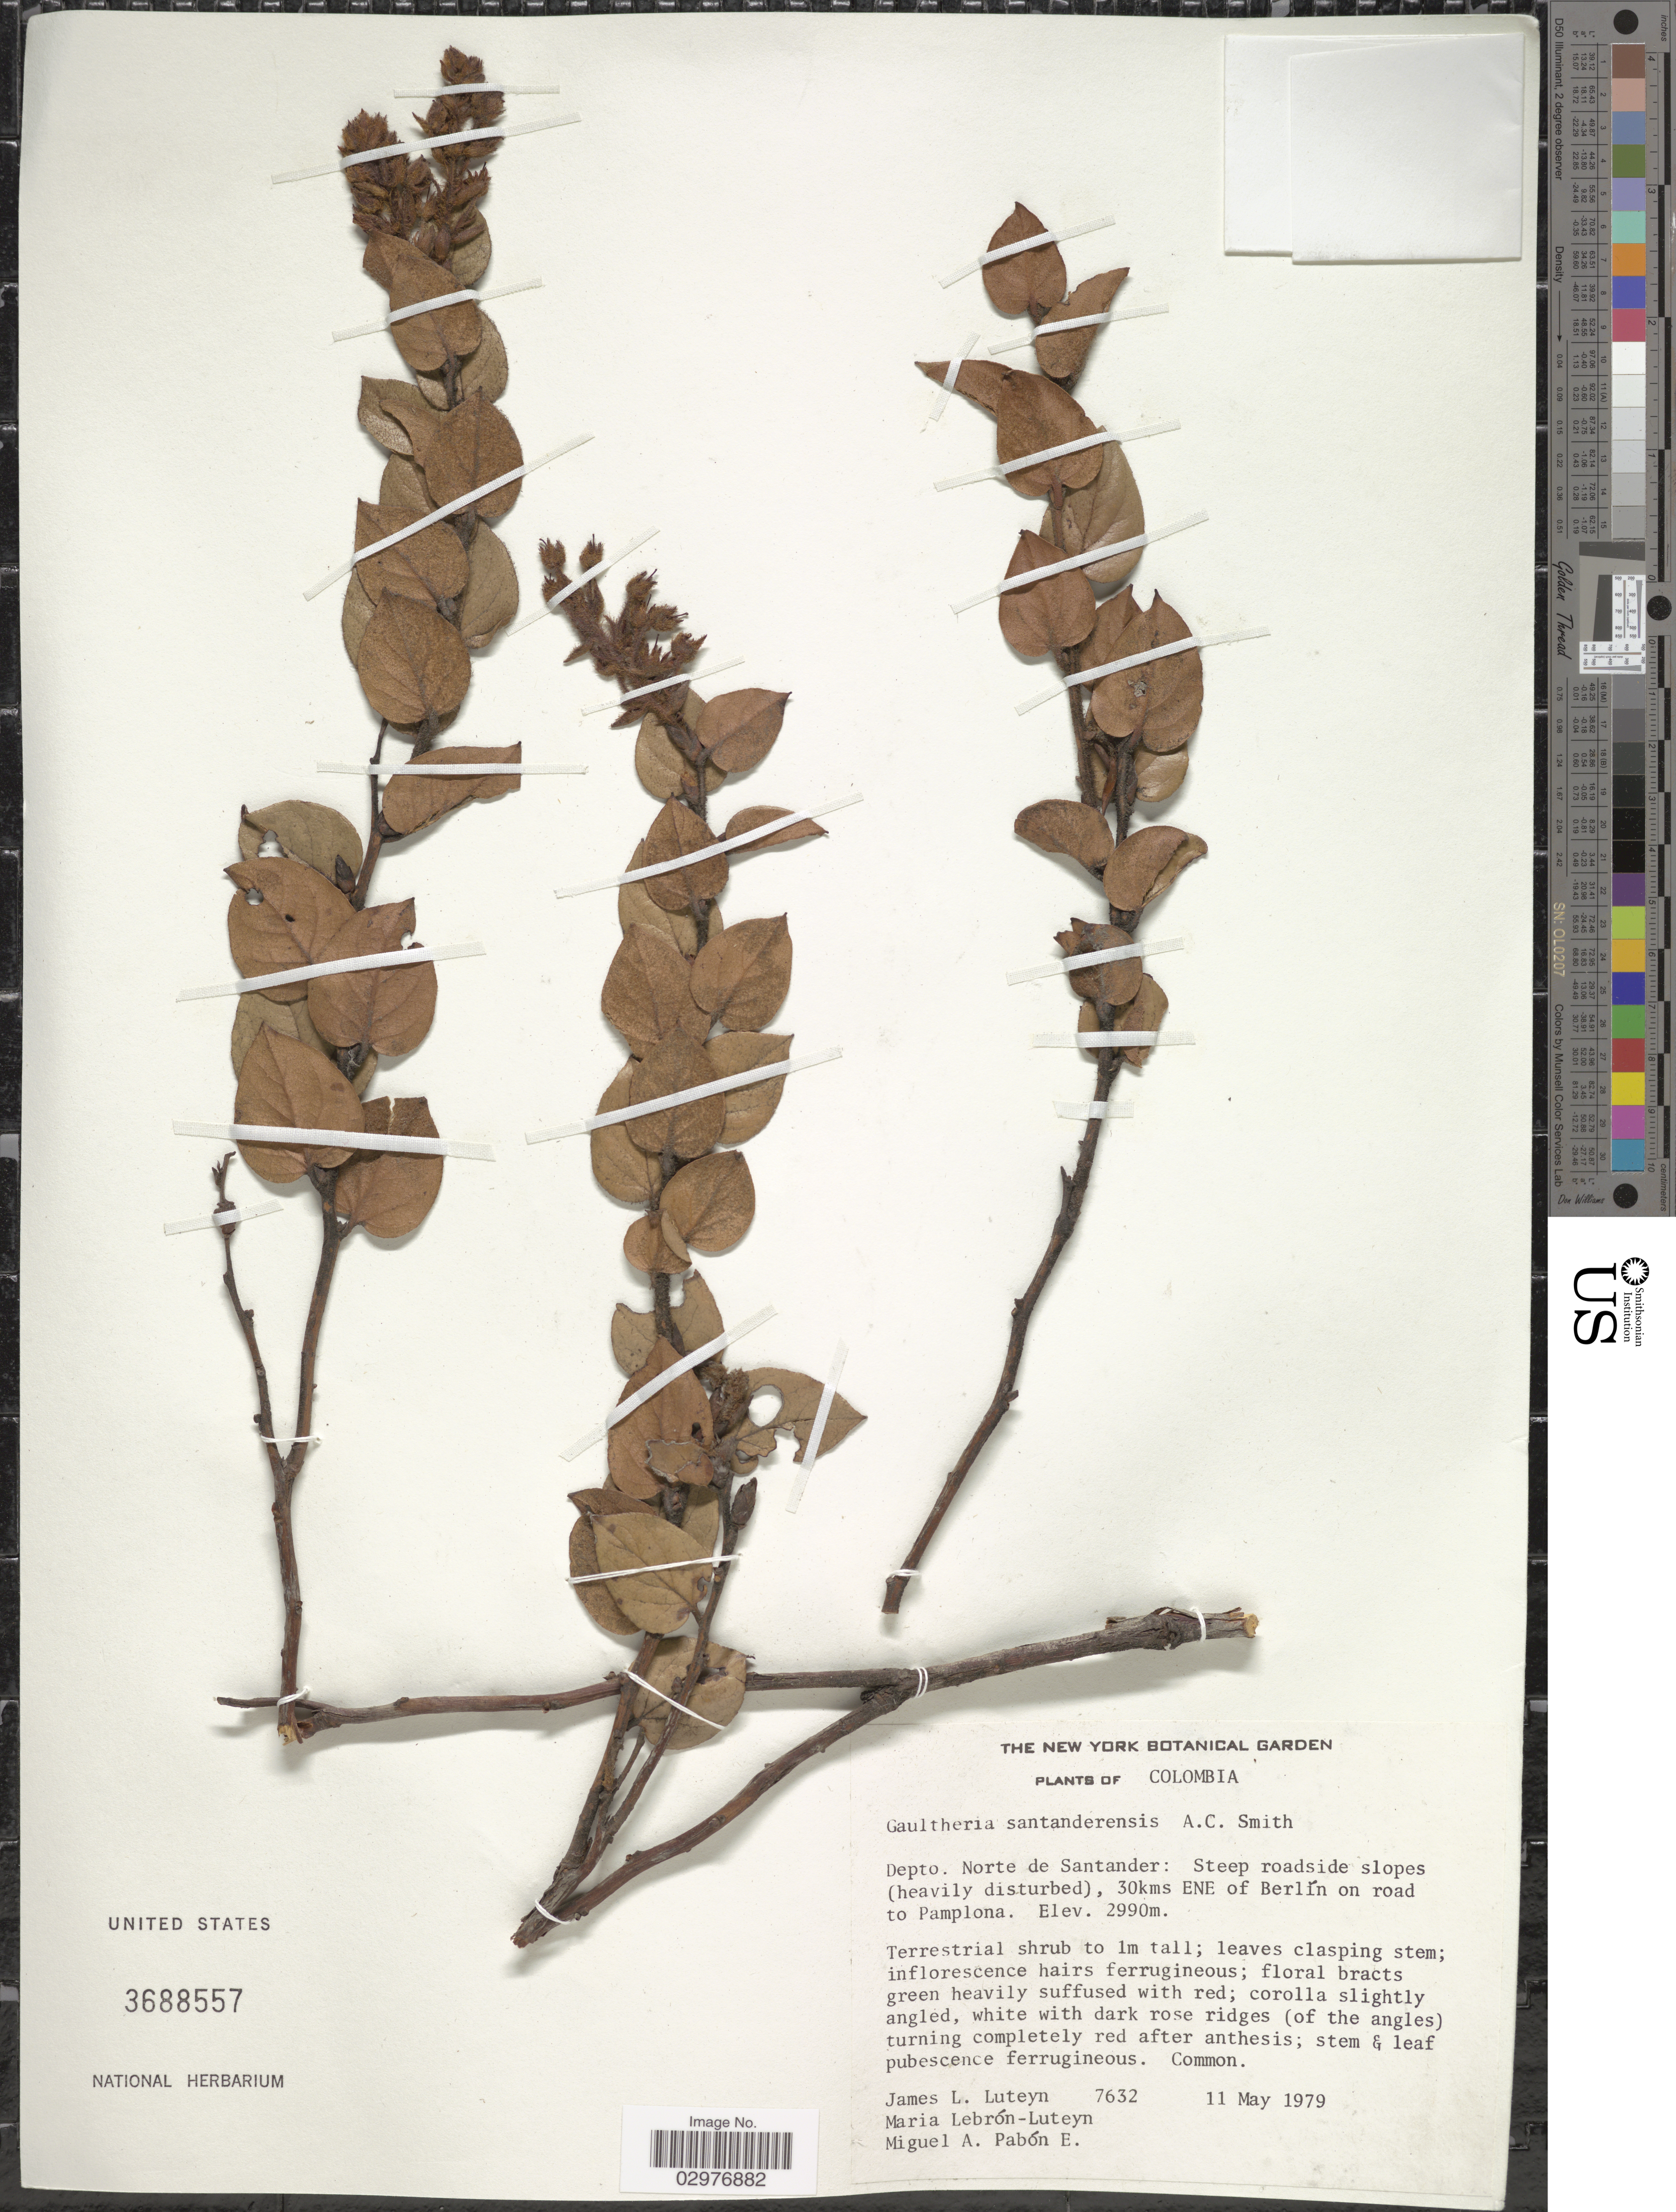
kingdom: Plantae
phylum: Tracheophyta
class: Magnoliopsida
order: Ericales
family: Ericaceae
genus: Gaultheria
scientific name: Gaultheria santanderensis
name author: A.C. Sm.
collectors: J. L. Luteyn, M. L. Lebrón-Luteyn & M. A. Pabon E.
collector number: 7632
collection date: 1979-05-11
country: Colombia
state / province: Norte de Santander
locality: Depto. Norte de Santander: Steep roadside slopes (heavily disturbed), 30kms ENE of Berlín on road to Pamplona.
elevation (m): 2990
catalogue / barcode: US 3688557